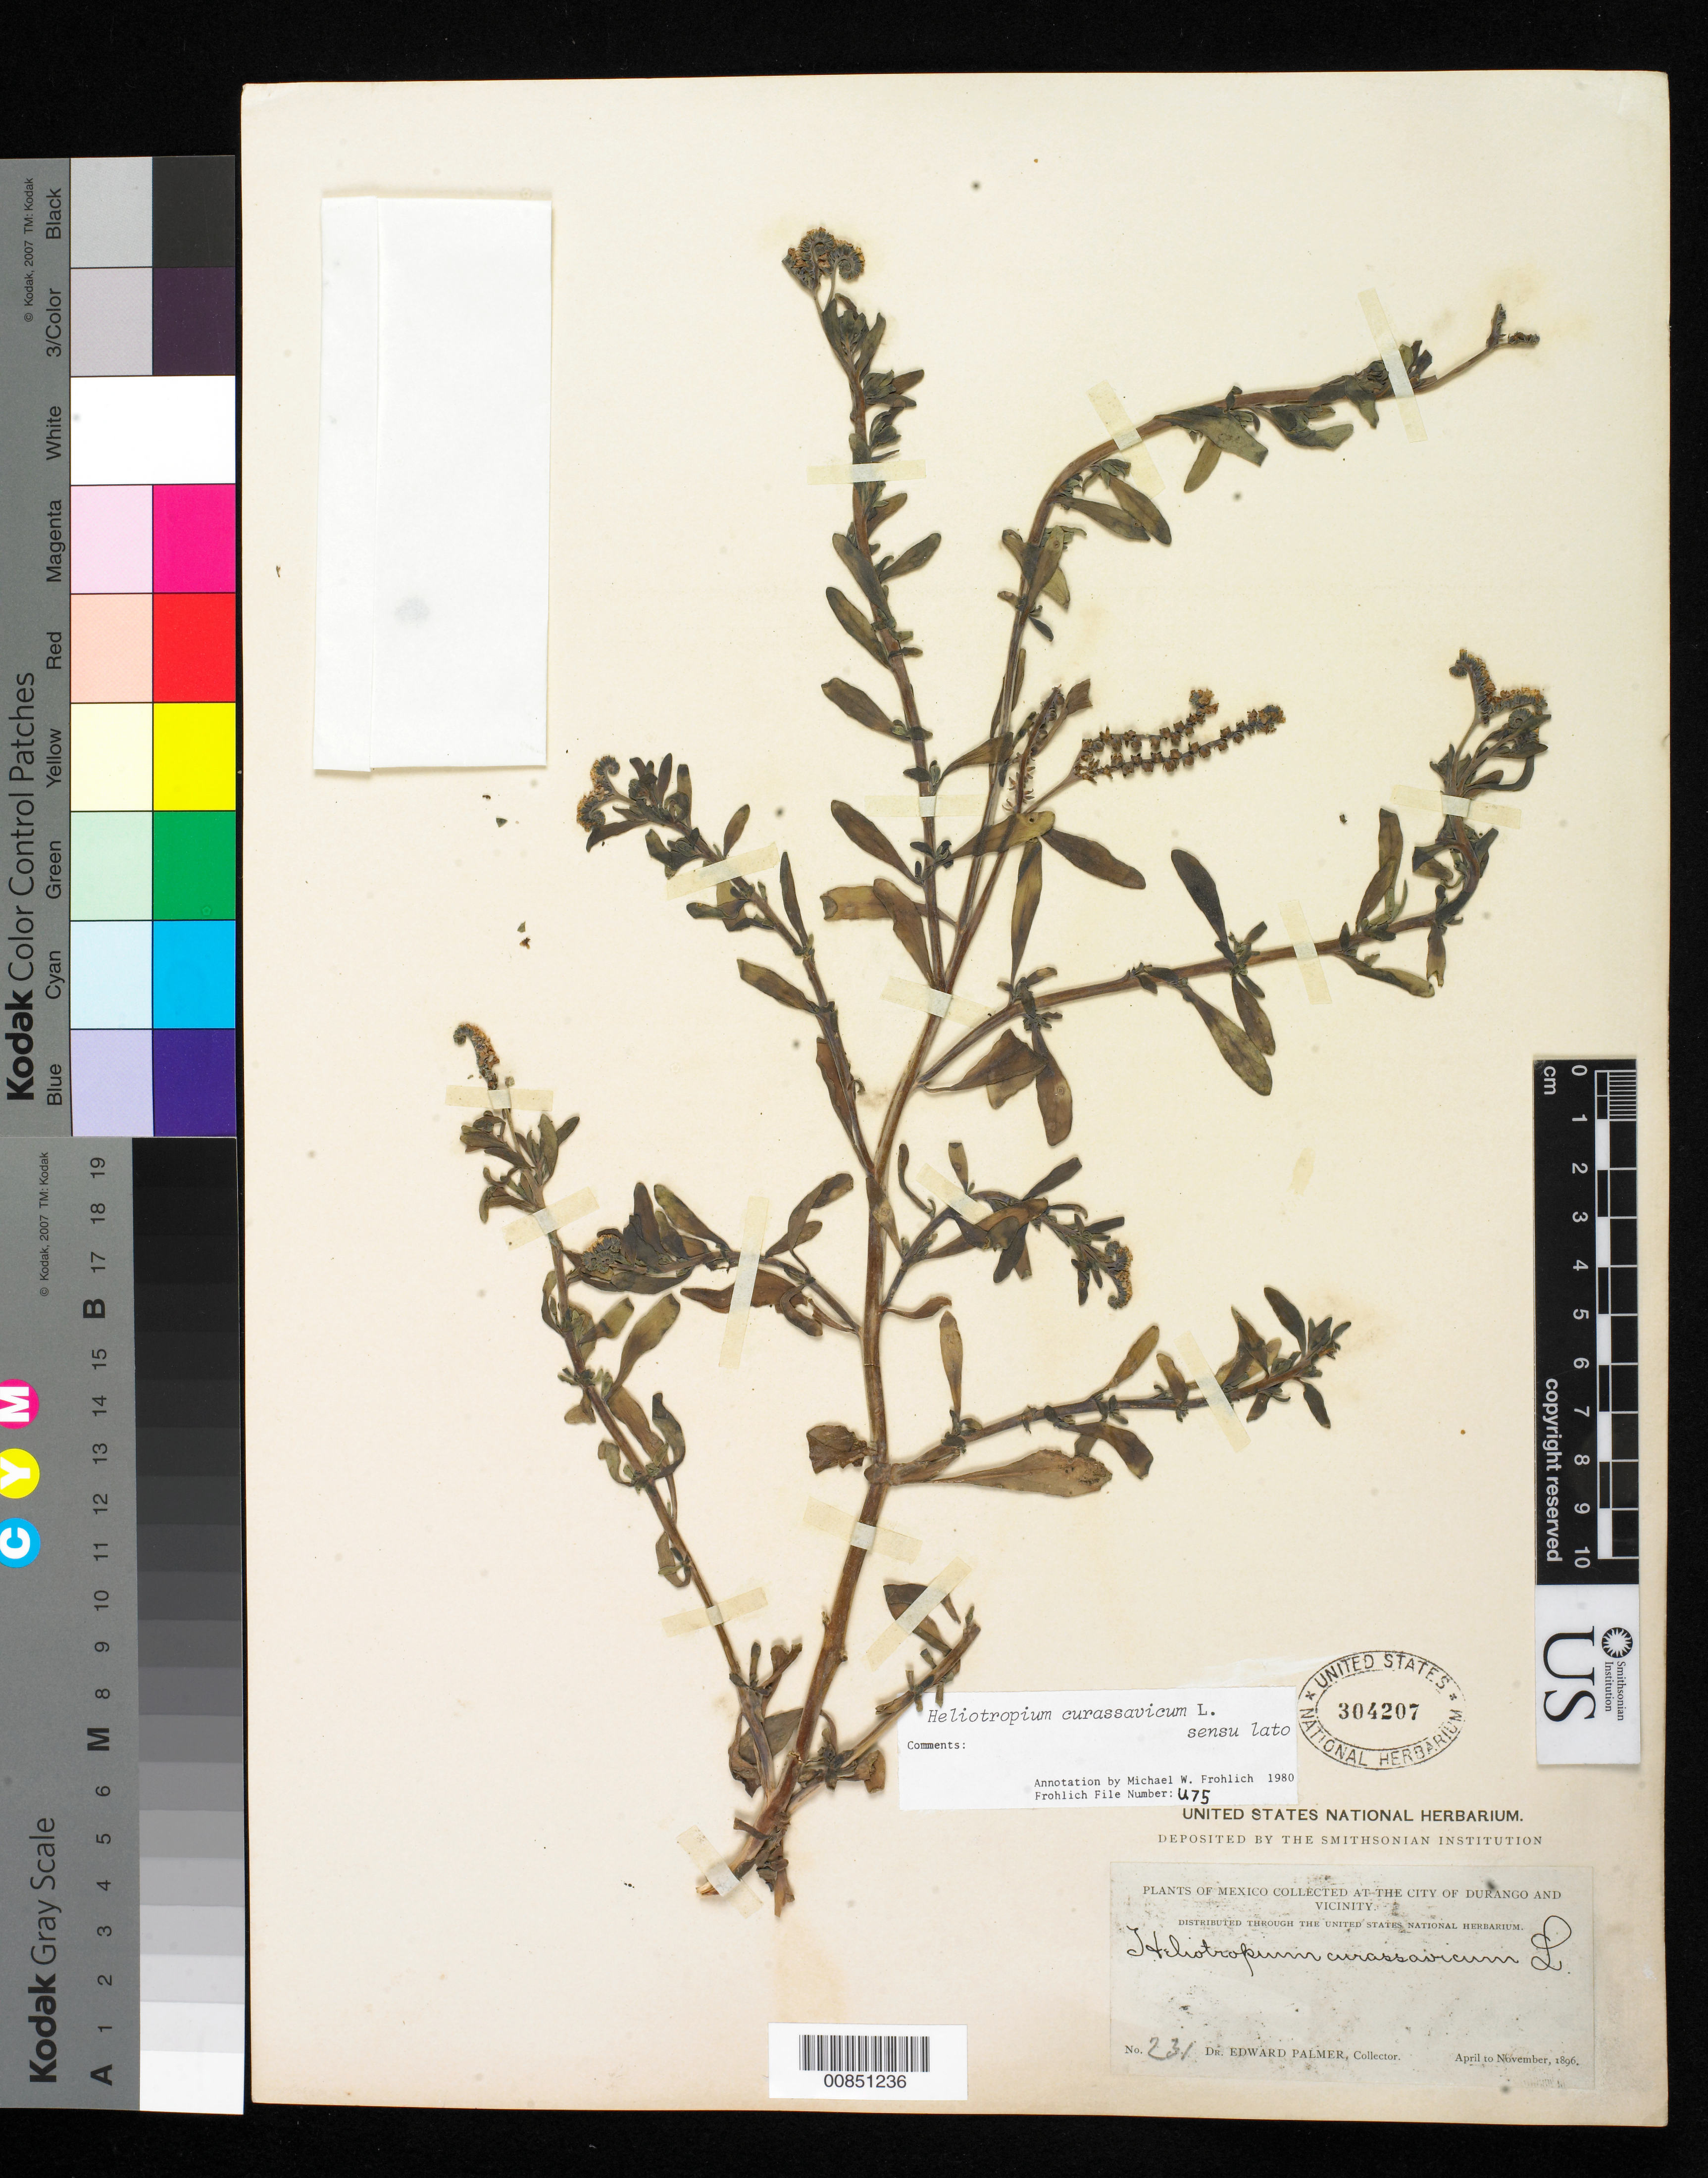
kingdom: Plantae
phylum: Tracheophyta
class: Magnoliopsida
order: Boraginales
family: Heliotropiaceae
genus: Heliotropium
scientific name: Heliotropium curassavicum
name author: L.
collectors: E. Palmer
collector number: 231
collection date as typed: Apr 1896 to -- Nov 1896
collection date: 1896-04/1896-11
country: Mexico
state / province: Durango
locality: City of Durango and vicinity.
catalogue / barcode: US 304207